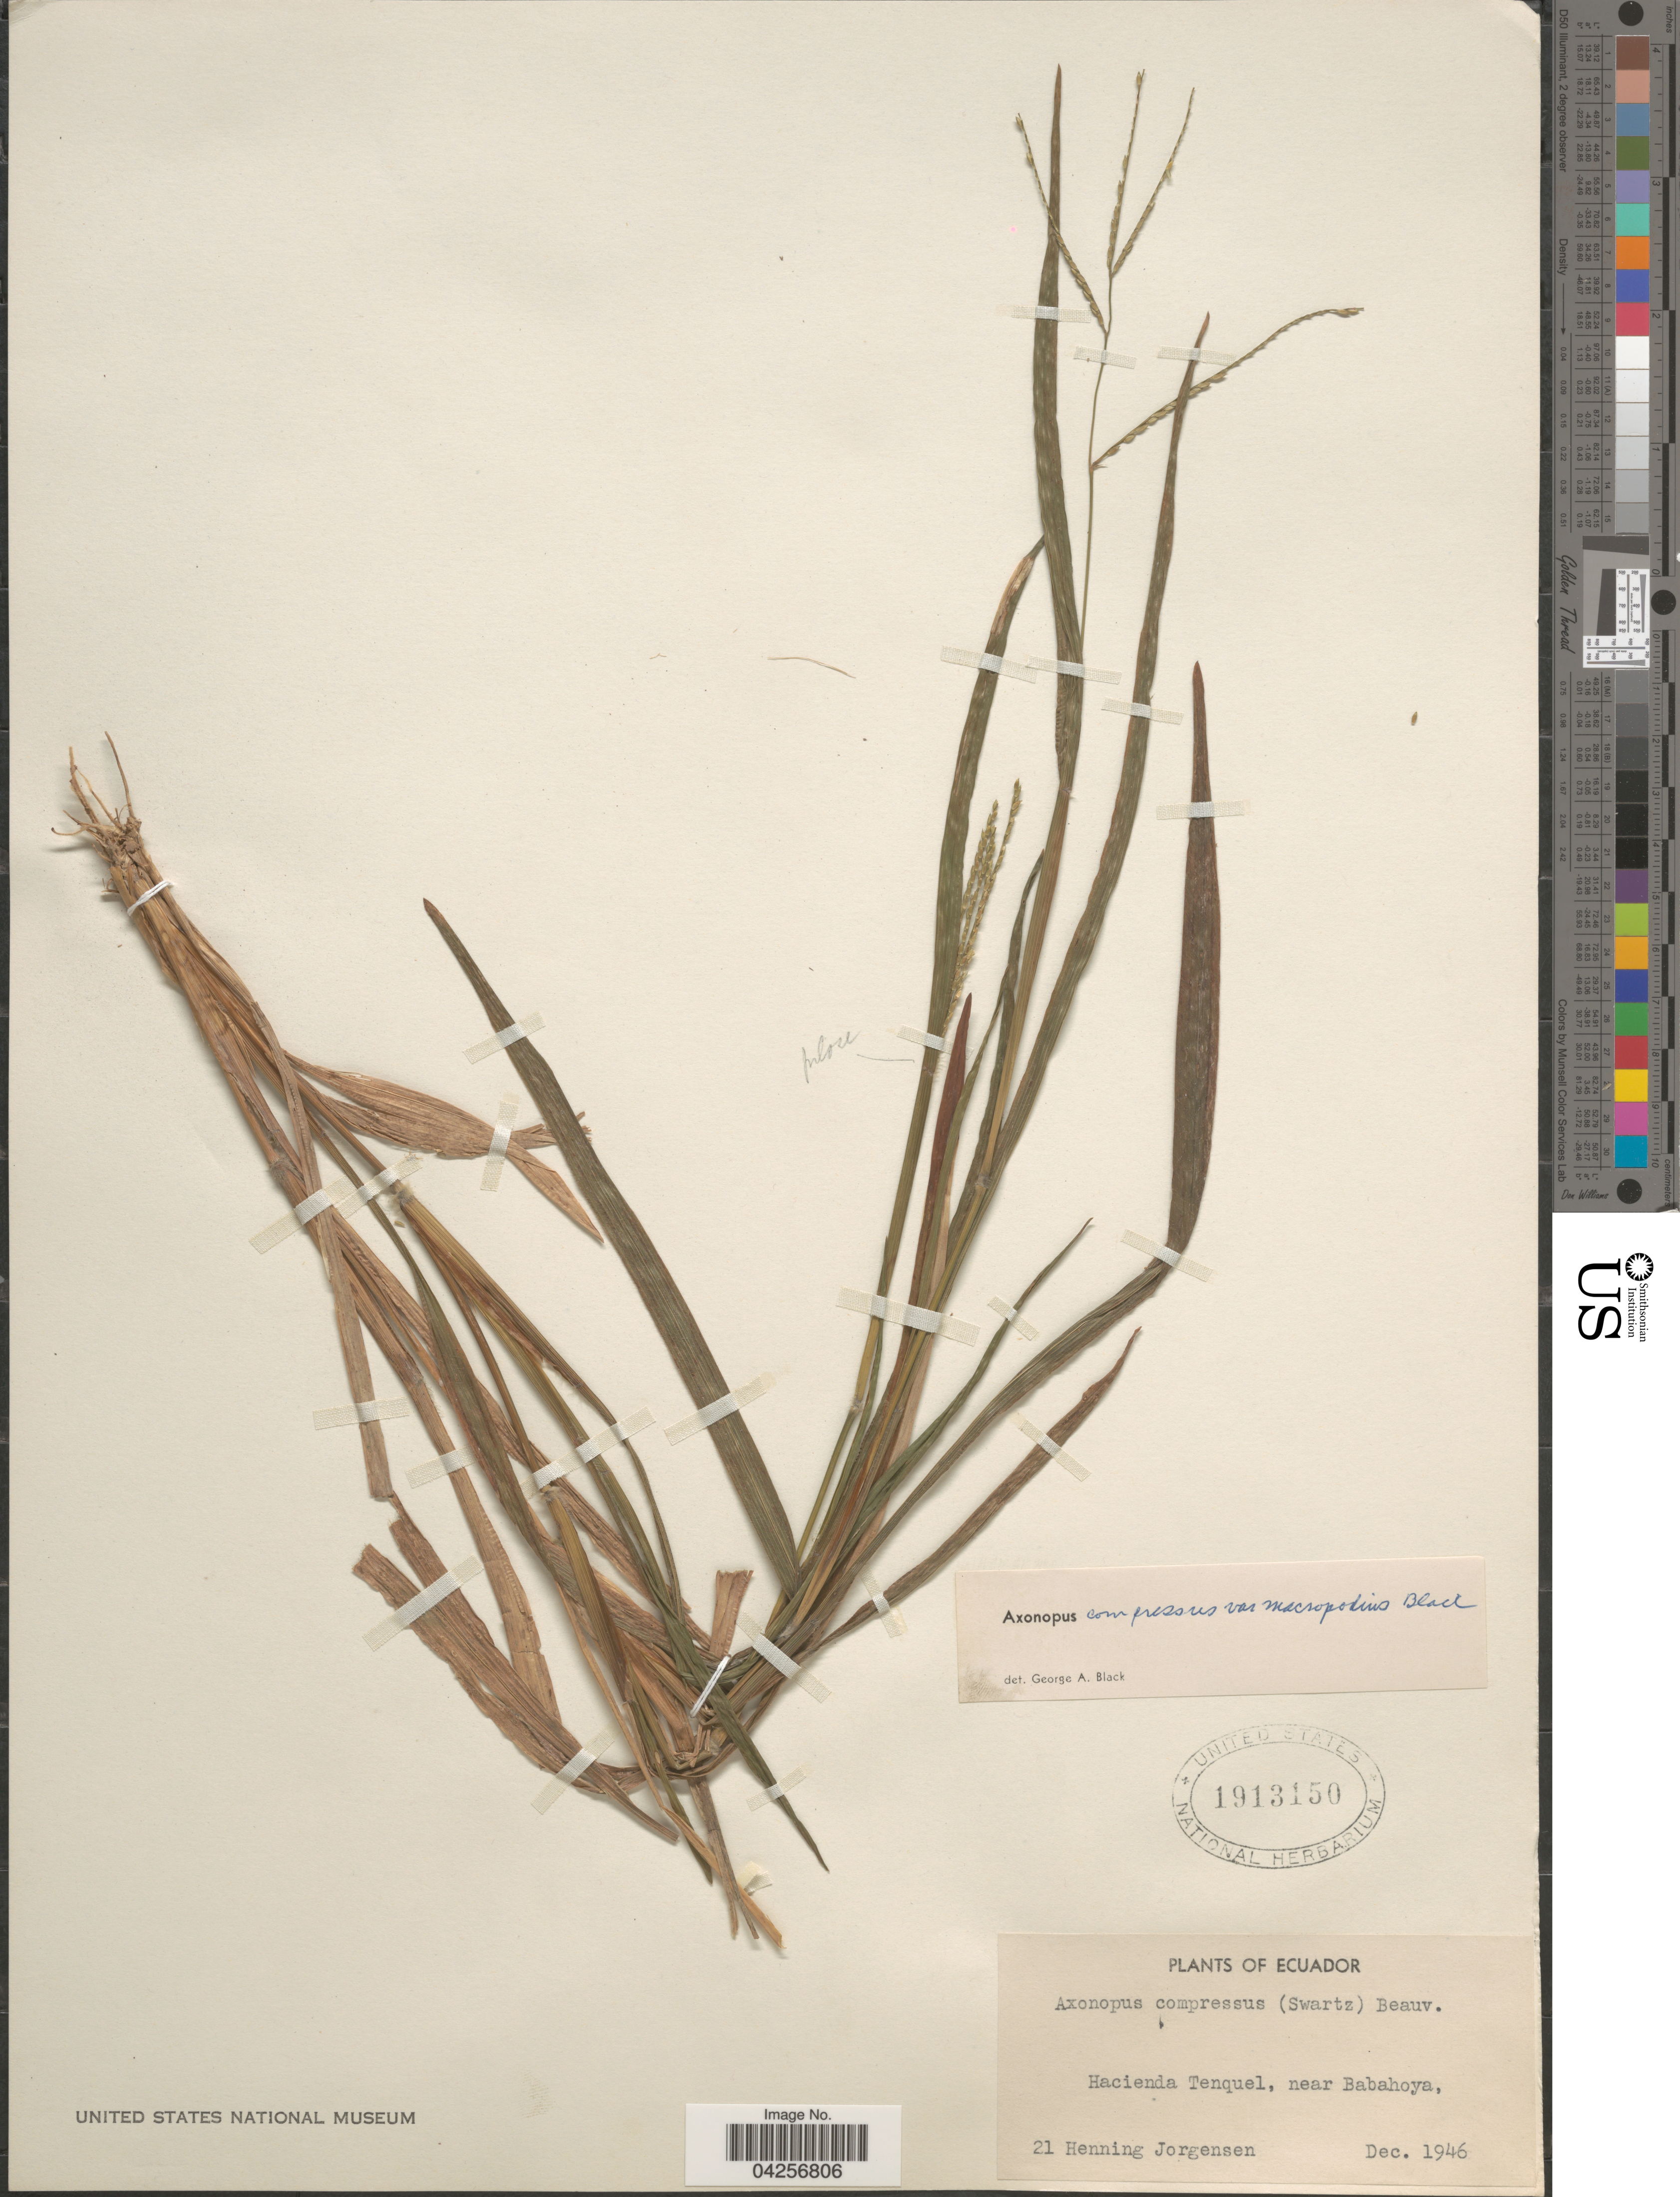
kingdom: Plantae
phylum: Tracheophyta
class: Liliopsida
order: Poales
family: Poaceae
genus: Axonopus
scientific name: Axonopus compressus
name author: (Sw.) P. Beauv.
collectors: H. Jørgensen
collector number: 21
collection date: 1946-12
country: Ecuador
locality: Hacienda Tenquel, near Babahoya.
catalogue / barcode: US 1913150